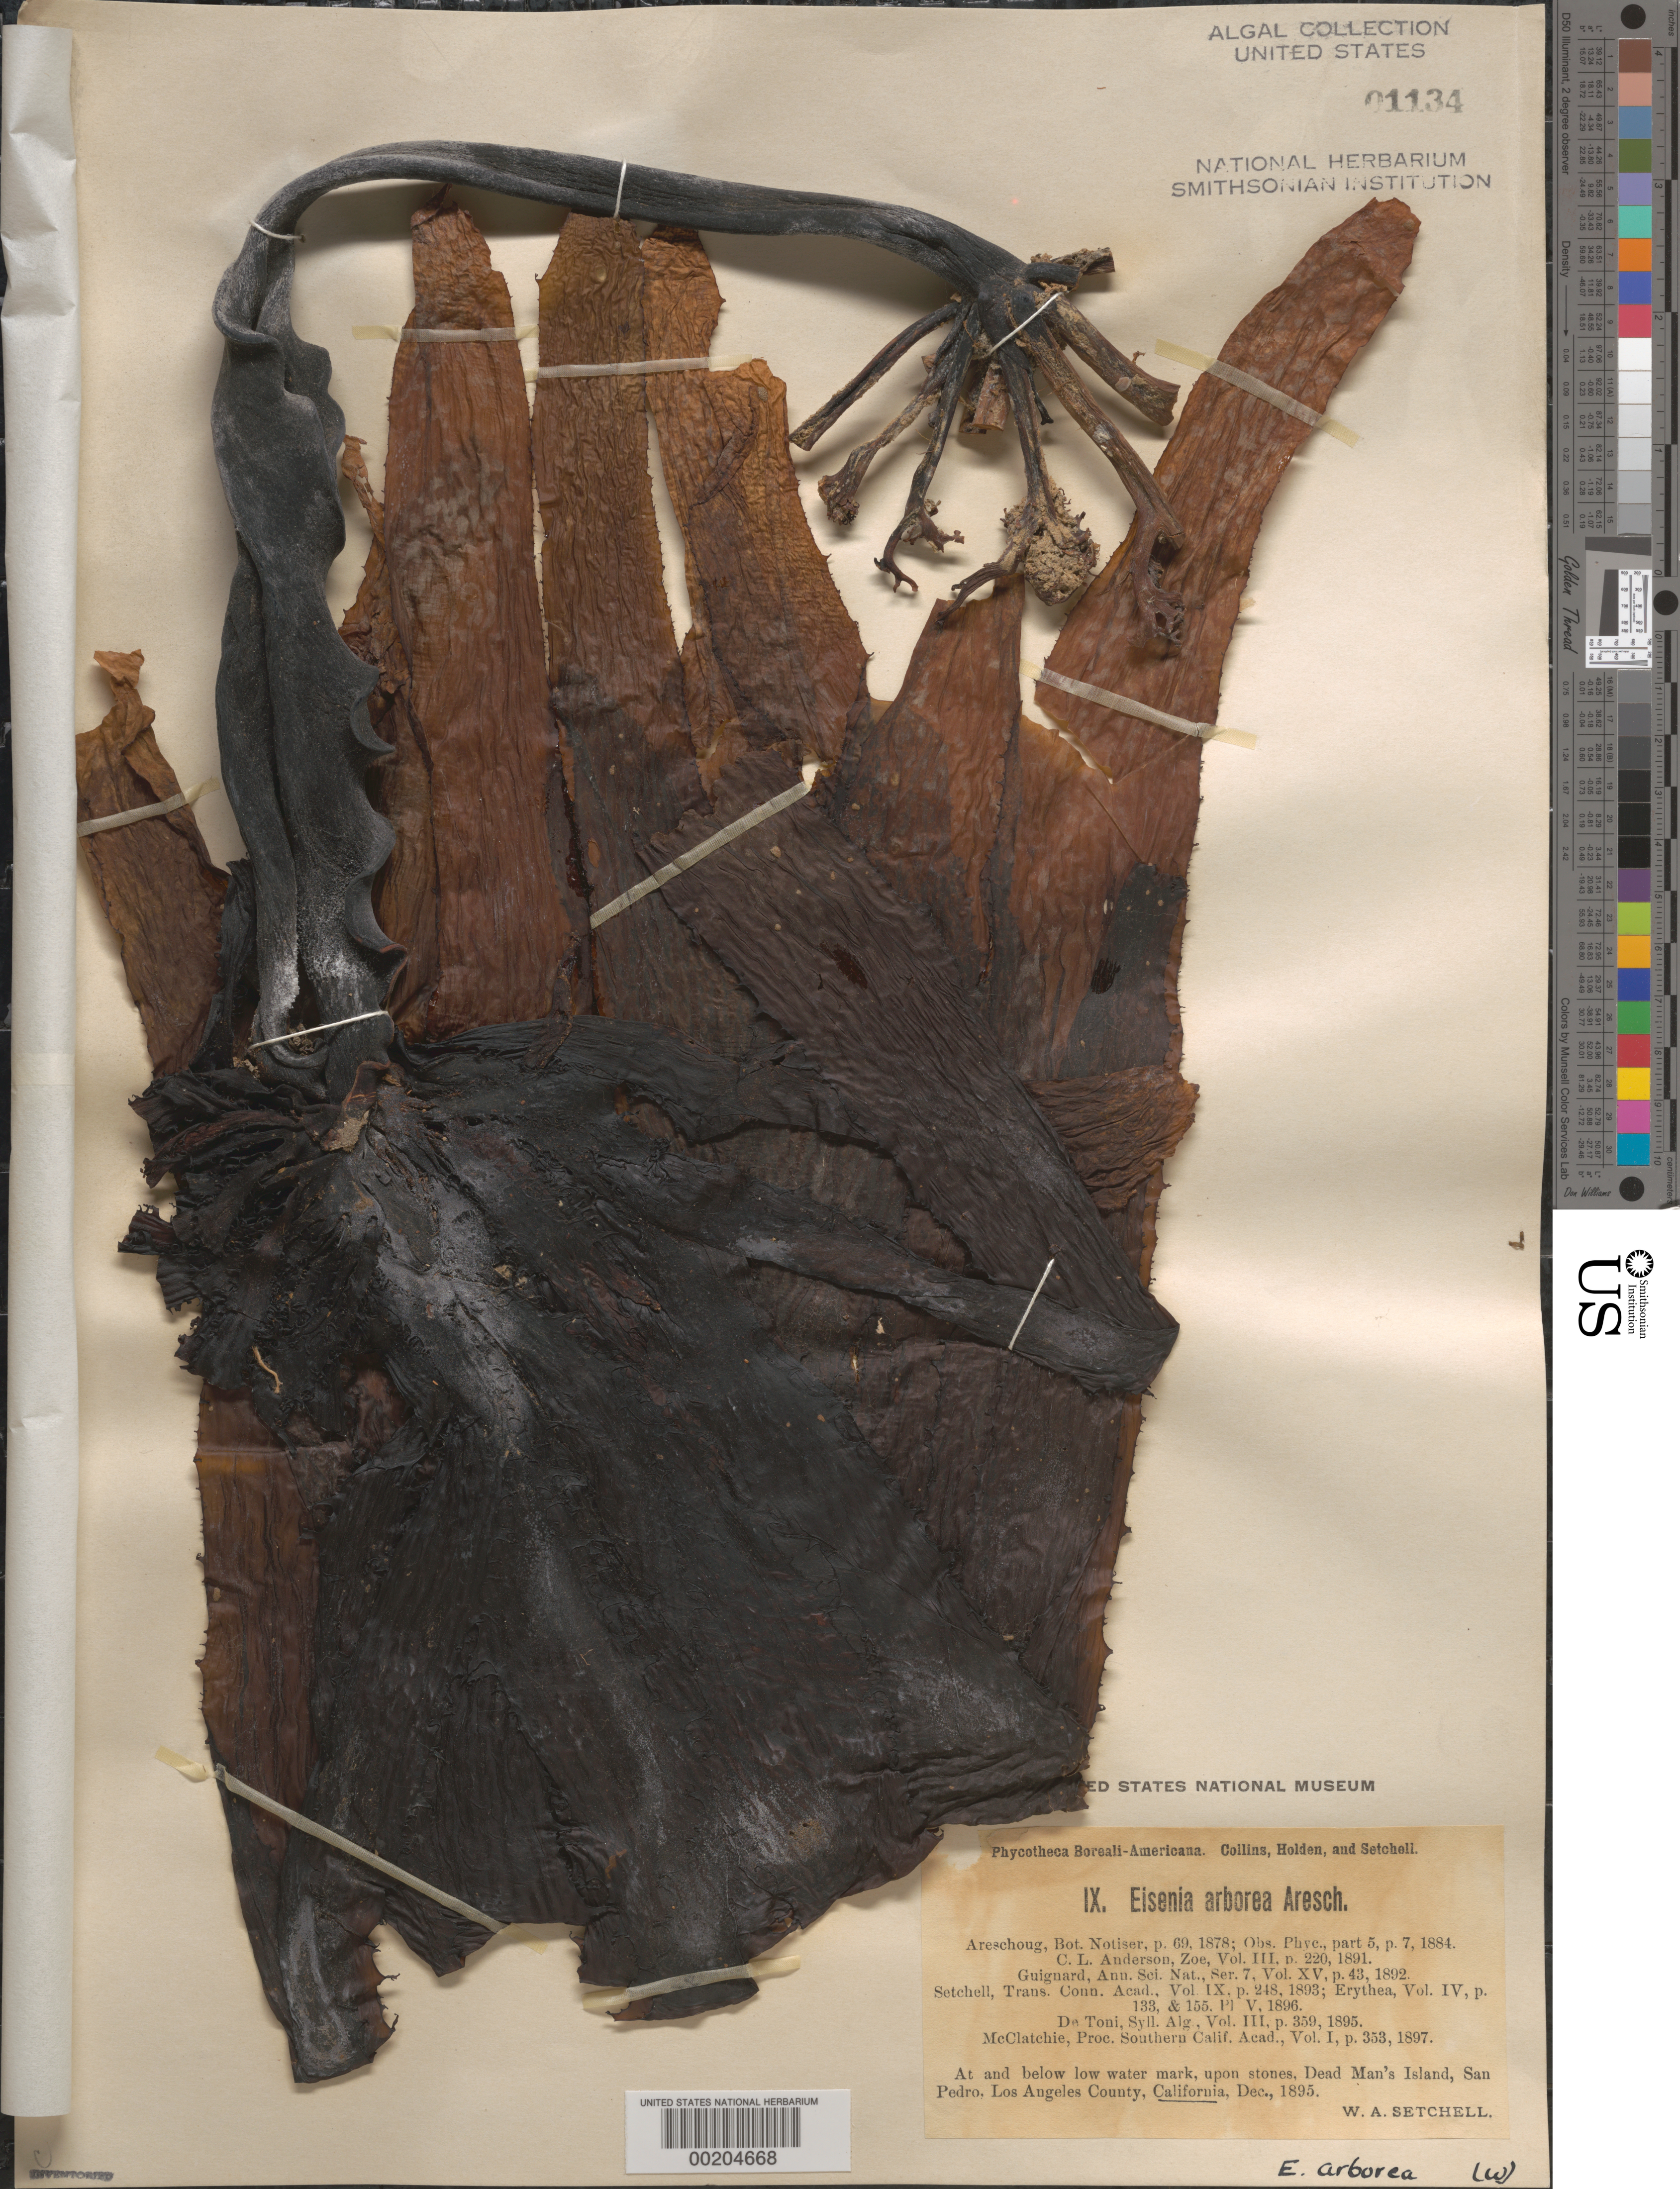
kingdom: Chromista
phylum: Ochrophyta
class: Phaeophyceae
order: Laminariales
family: Lessoniaceae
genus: Eisenia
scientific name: Eisenia arborea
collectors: W. Setchell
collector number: PB-A Ix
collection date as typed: Dec 1895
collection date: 1895-12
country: United States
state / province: California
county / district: Los Angeles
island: Dead Man's Island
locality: San Pedro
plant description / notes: Collins, Holden & Setchell, Phycotheca Boreali-Americana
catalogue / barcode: US 1134